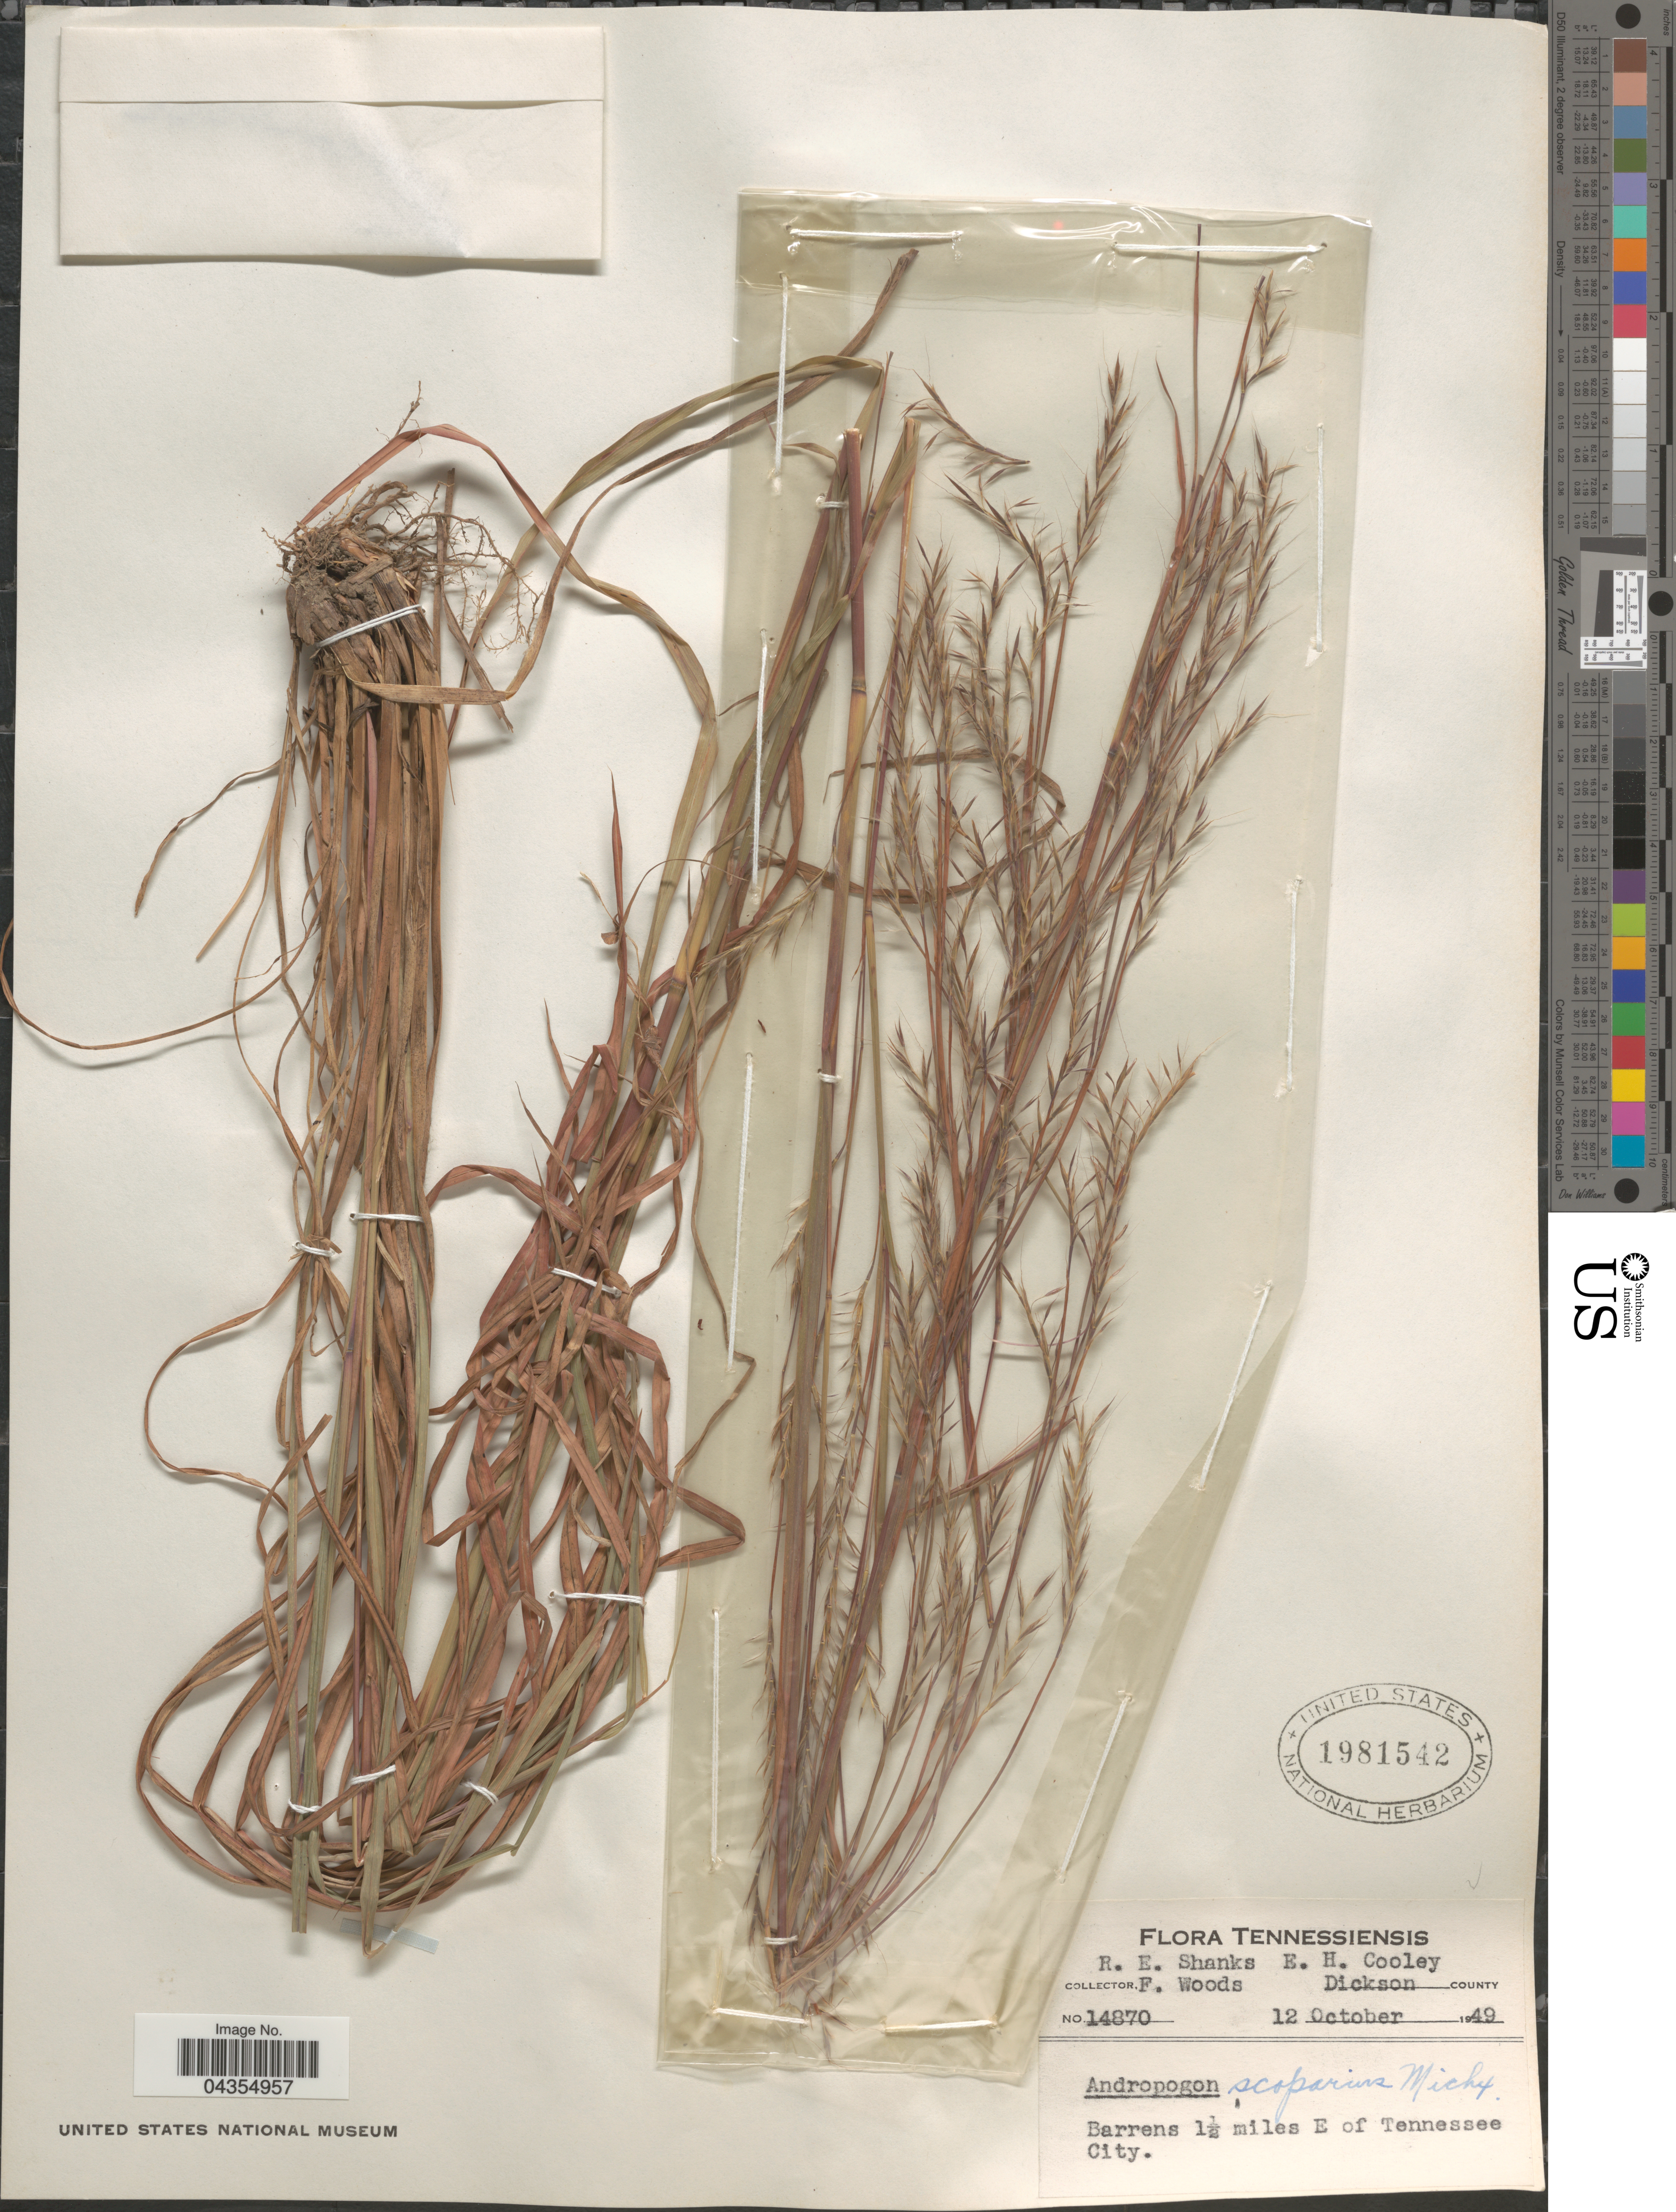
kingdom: Plantae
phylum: Tracheophyta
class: Liliopsida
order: Poales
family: Poaceae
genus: Schizachyrium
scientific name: Schizachyrium sanguineum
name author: (Retz.) Alston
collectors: R. Shanks, E. H. Cooley & F. Woods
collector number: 14870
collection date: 1949-10-12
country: United States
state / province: Tennessee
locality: Dickson County. Barrens 1½ miles E of Tennessee City.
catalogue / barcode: US 1981542